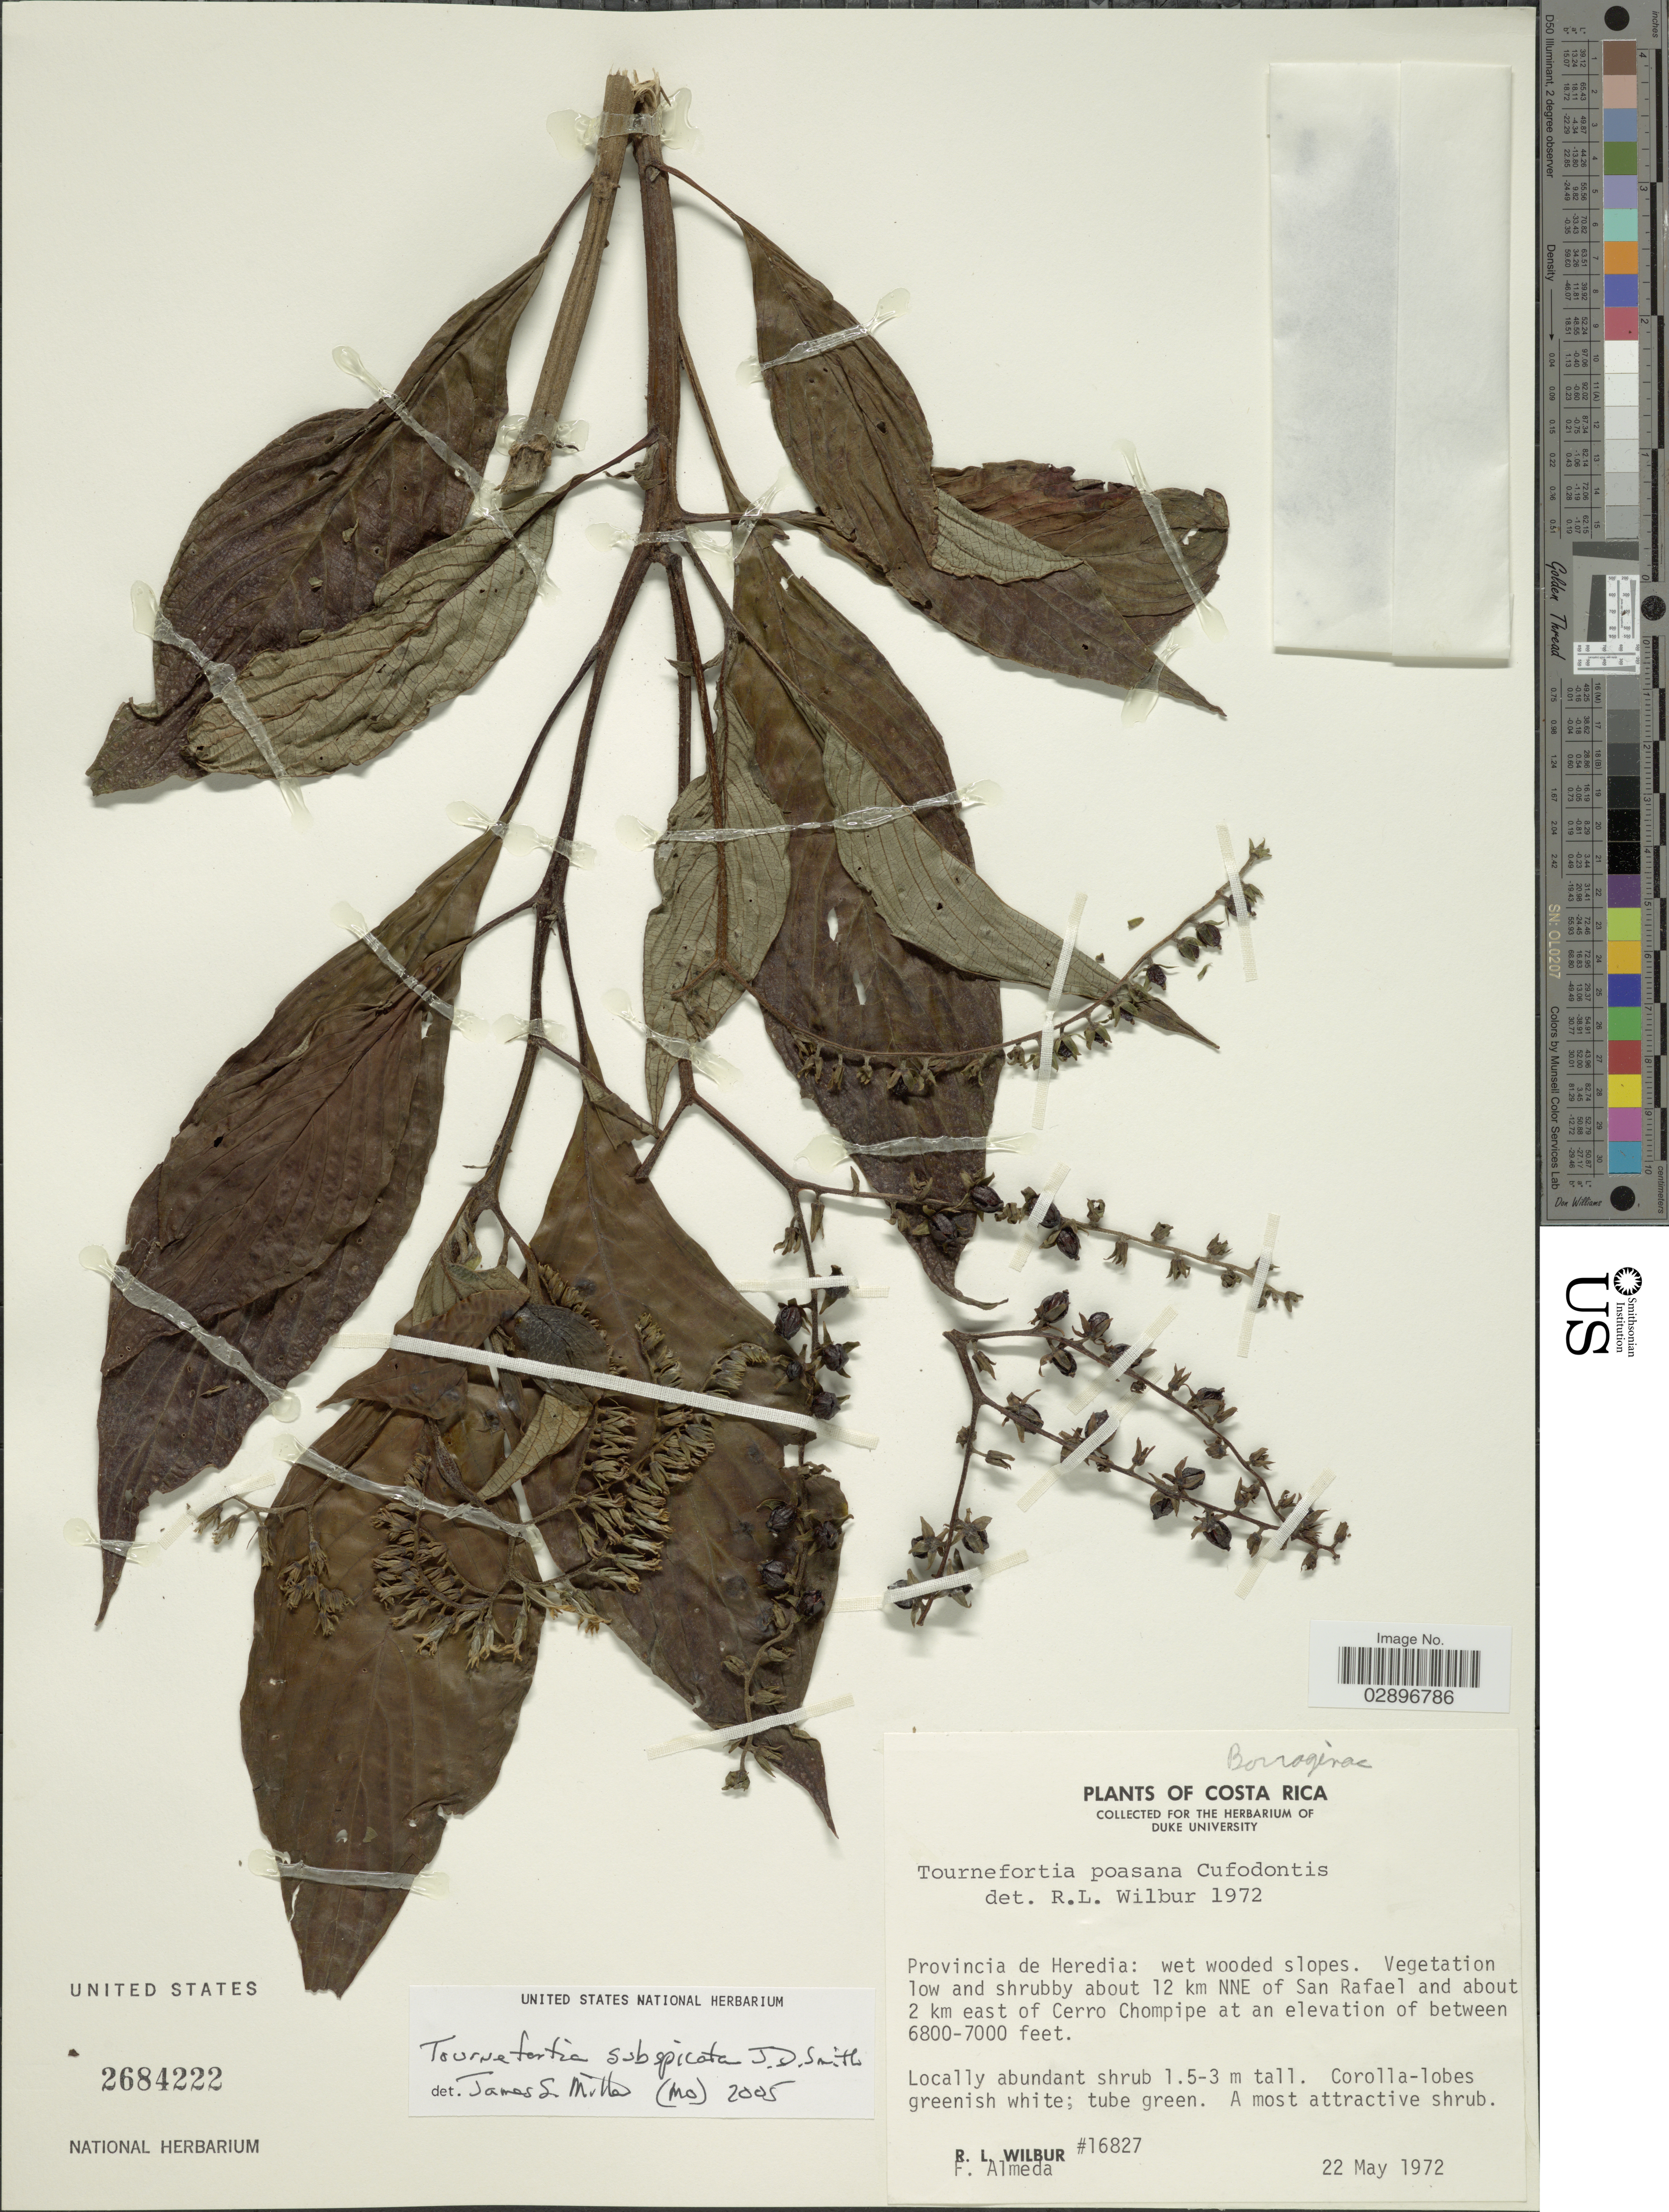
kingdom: Plantae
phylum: Tracheophyta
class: Magnoliopsida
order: Boraginales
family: Heliotropiaceae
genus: Tournefortia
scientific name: Tournefortia subspicata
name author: Donn. Sm.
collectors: R. L. Wilbur & F. Almeda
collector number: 16827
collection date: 1972-05-22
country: Costa Rica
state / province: Heredia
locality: About 12 km NNE of San Rafael and about 2 km east of Cerro Chompipe.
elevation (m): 2073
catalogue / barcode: US 2684222